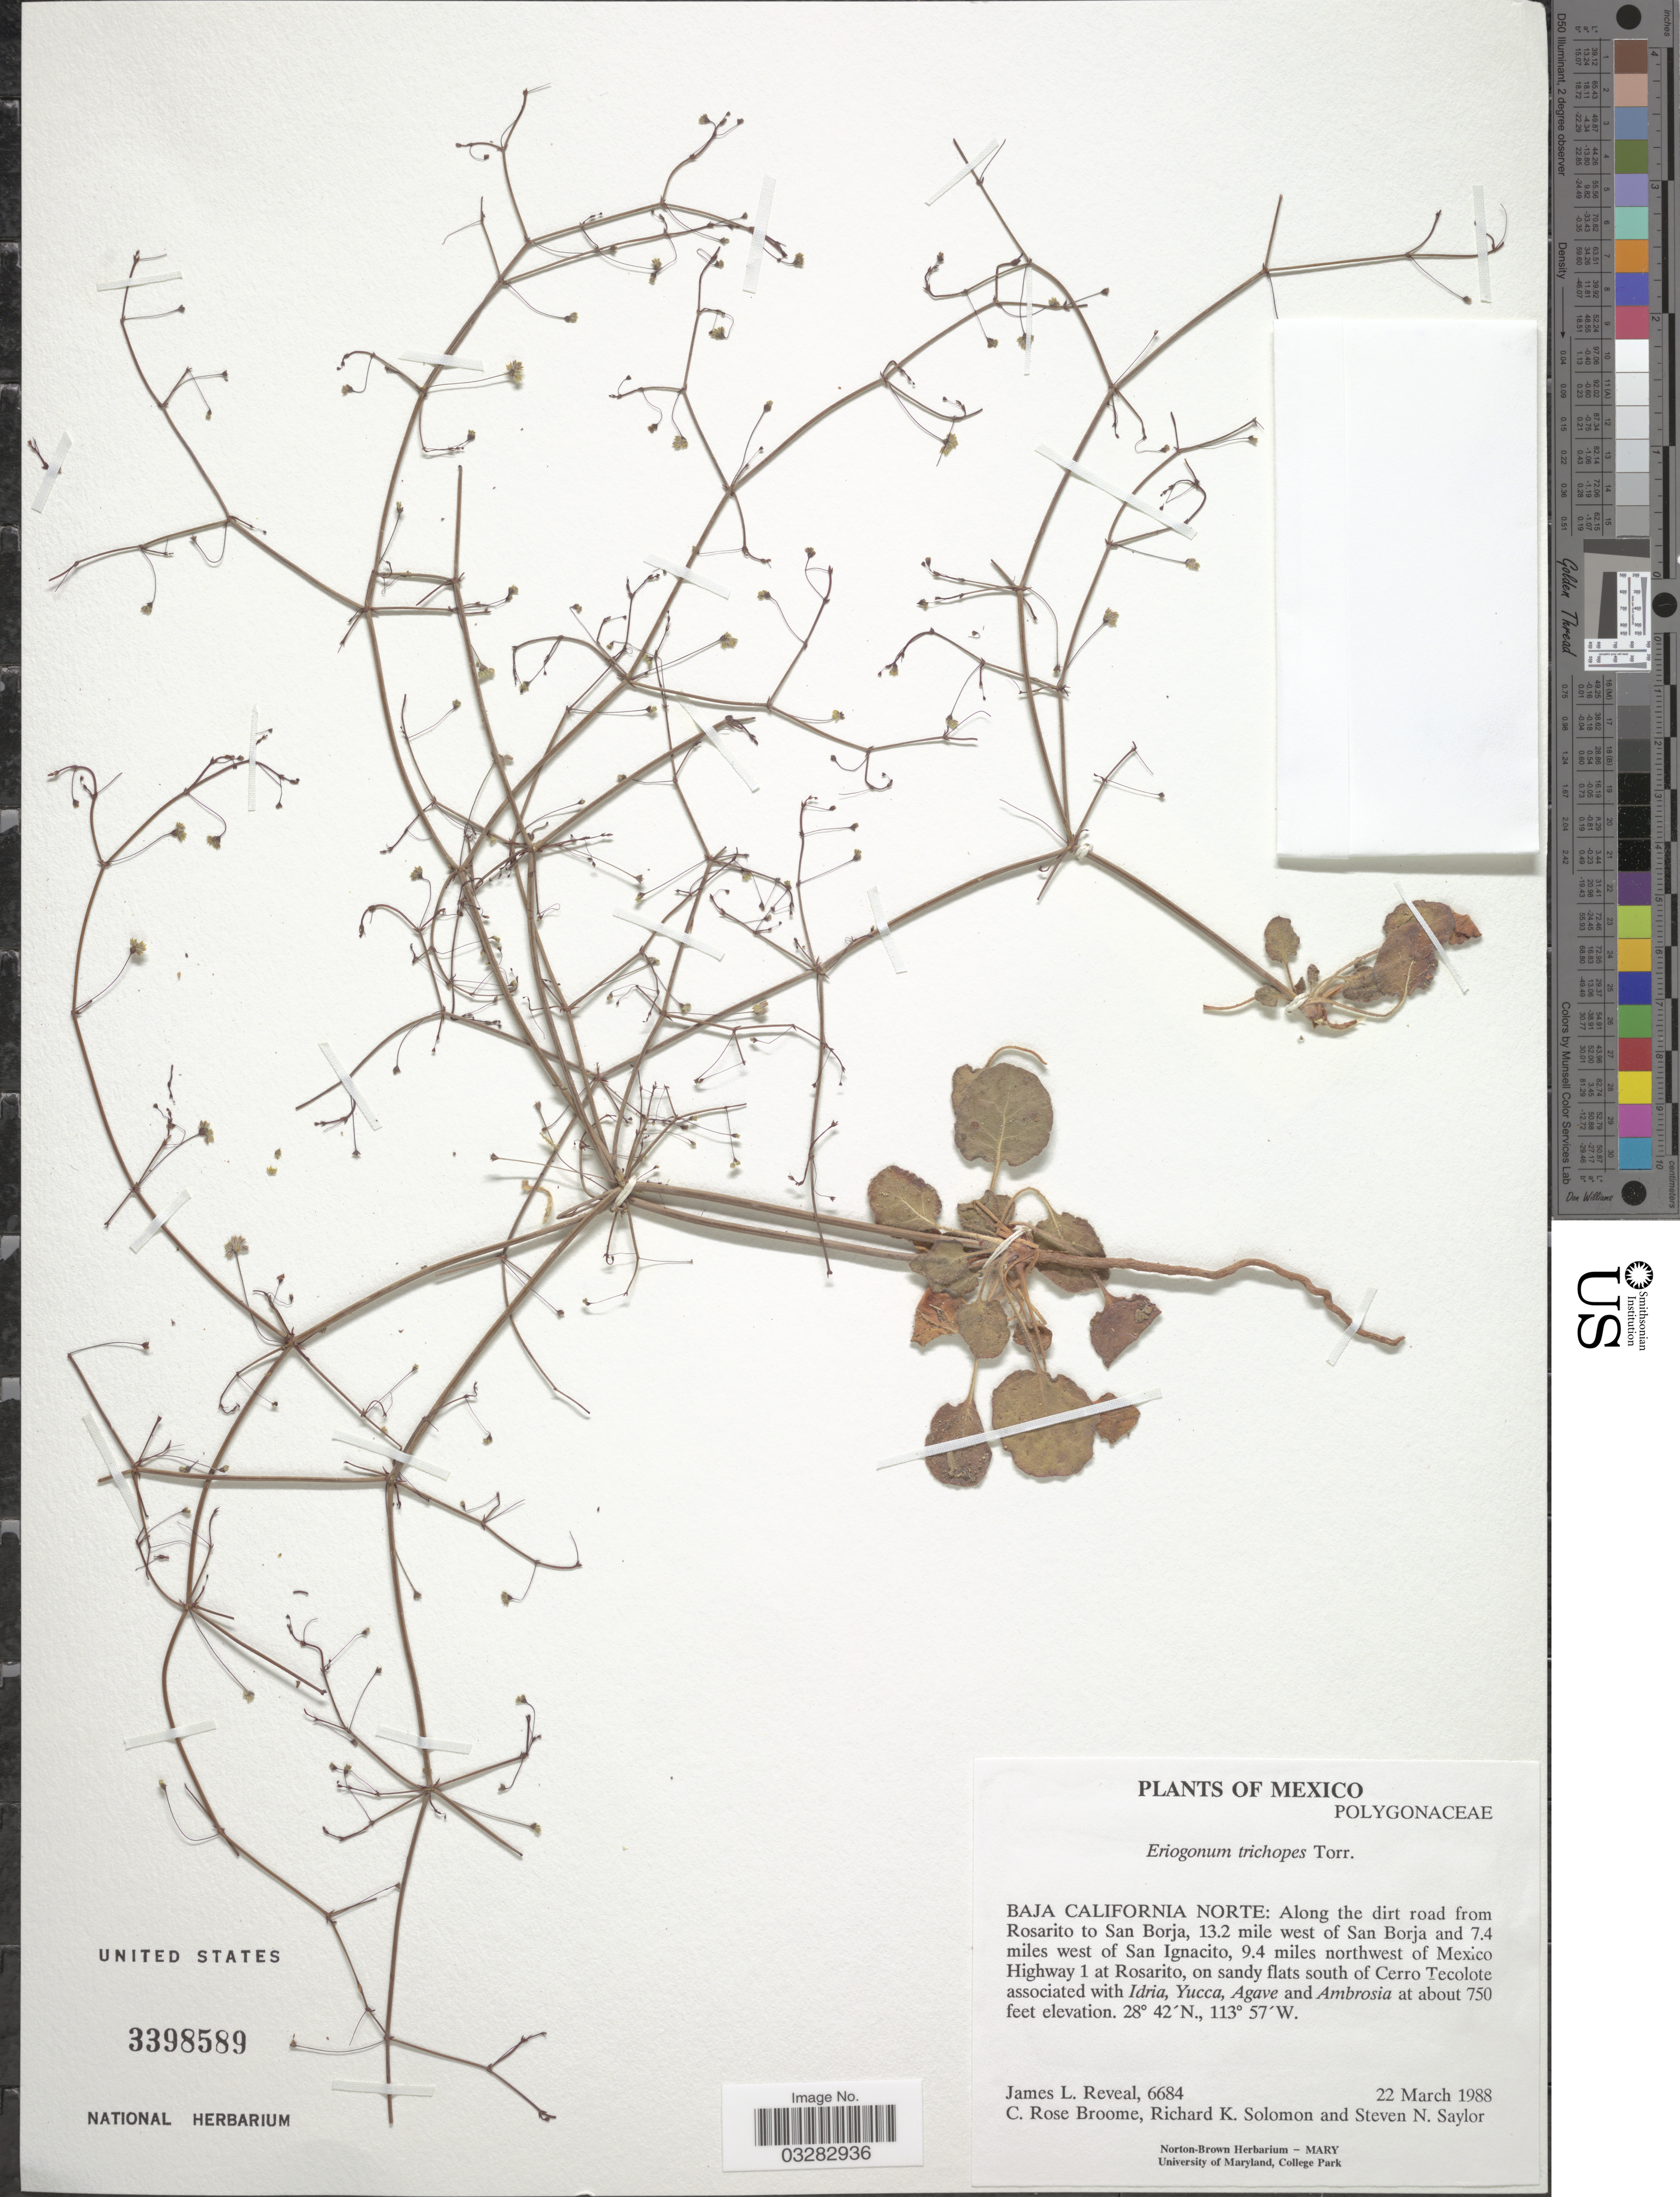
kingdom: Plantae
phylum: Tracheophyta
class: Magnoliopsida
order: Caryophyllales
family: Polygonaceae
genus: Eriogonum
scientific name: Eriogonum trichopes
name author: Torr.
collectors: J. L. Reveal, C. R. Broome, R. Solomon & S. Saylor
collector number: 6684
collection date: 1988-03-22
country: Mexico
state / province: Baja California Norte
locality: Along the dirt road from Rosarito to San Borja, 13.2 mile west of San Borja and 7.4 miles west of San Ignacito, 9.4 miles northwest of Mexico Highway 1 at Rosarito, on sandy flats south of Cerro Tecolote.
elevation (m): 229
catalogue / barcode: US 3398589